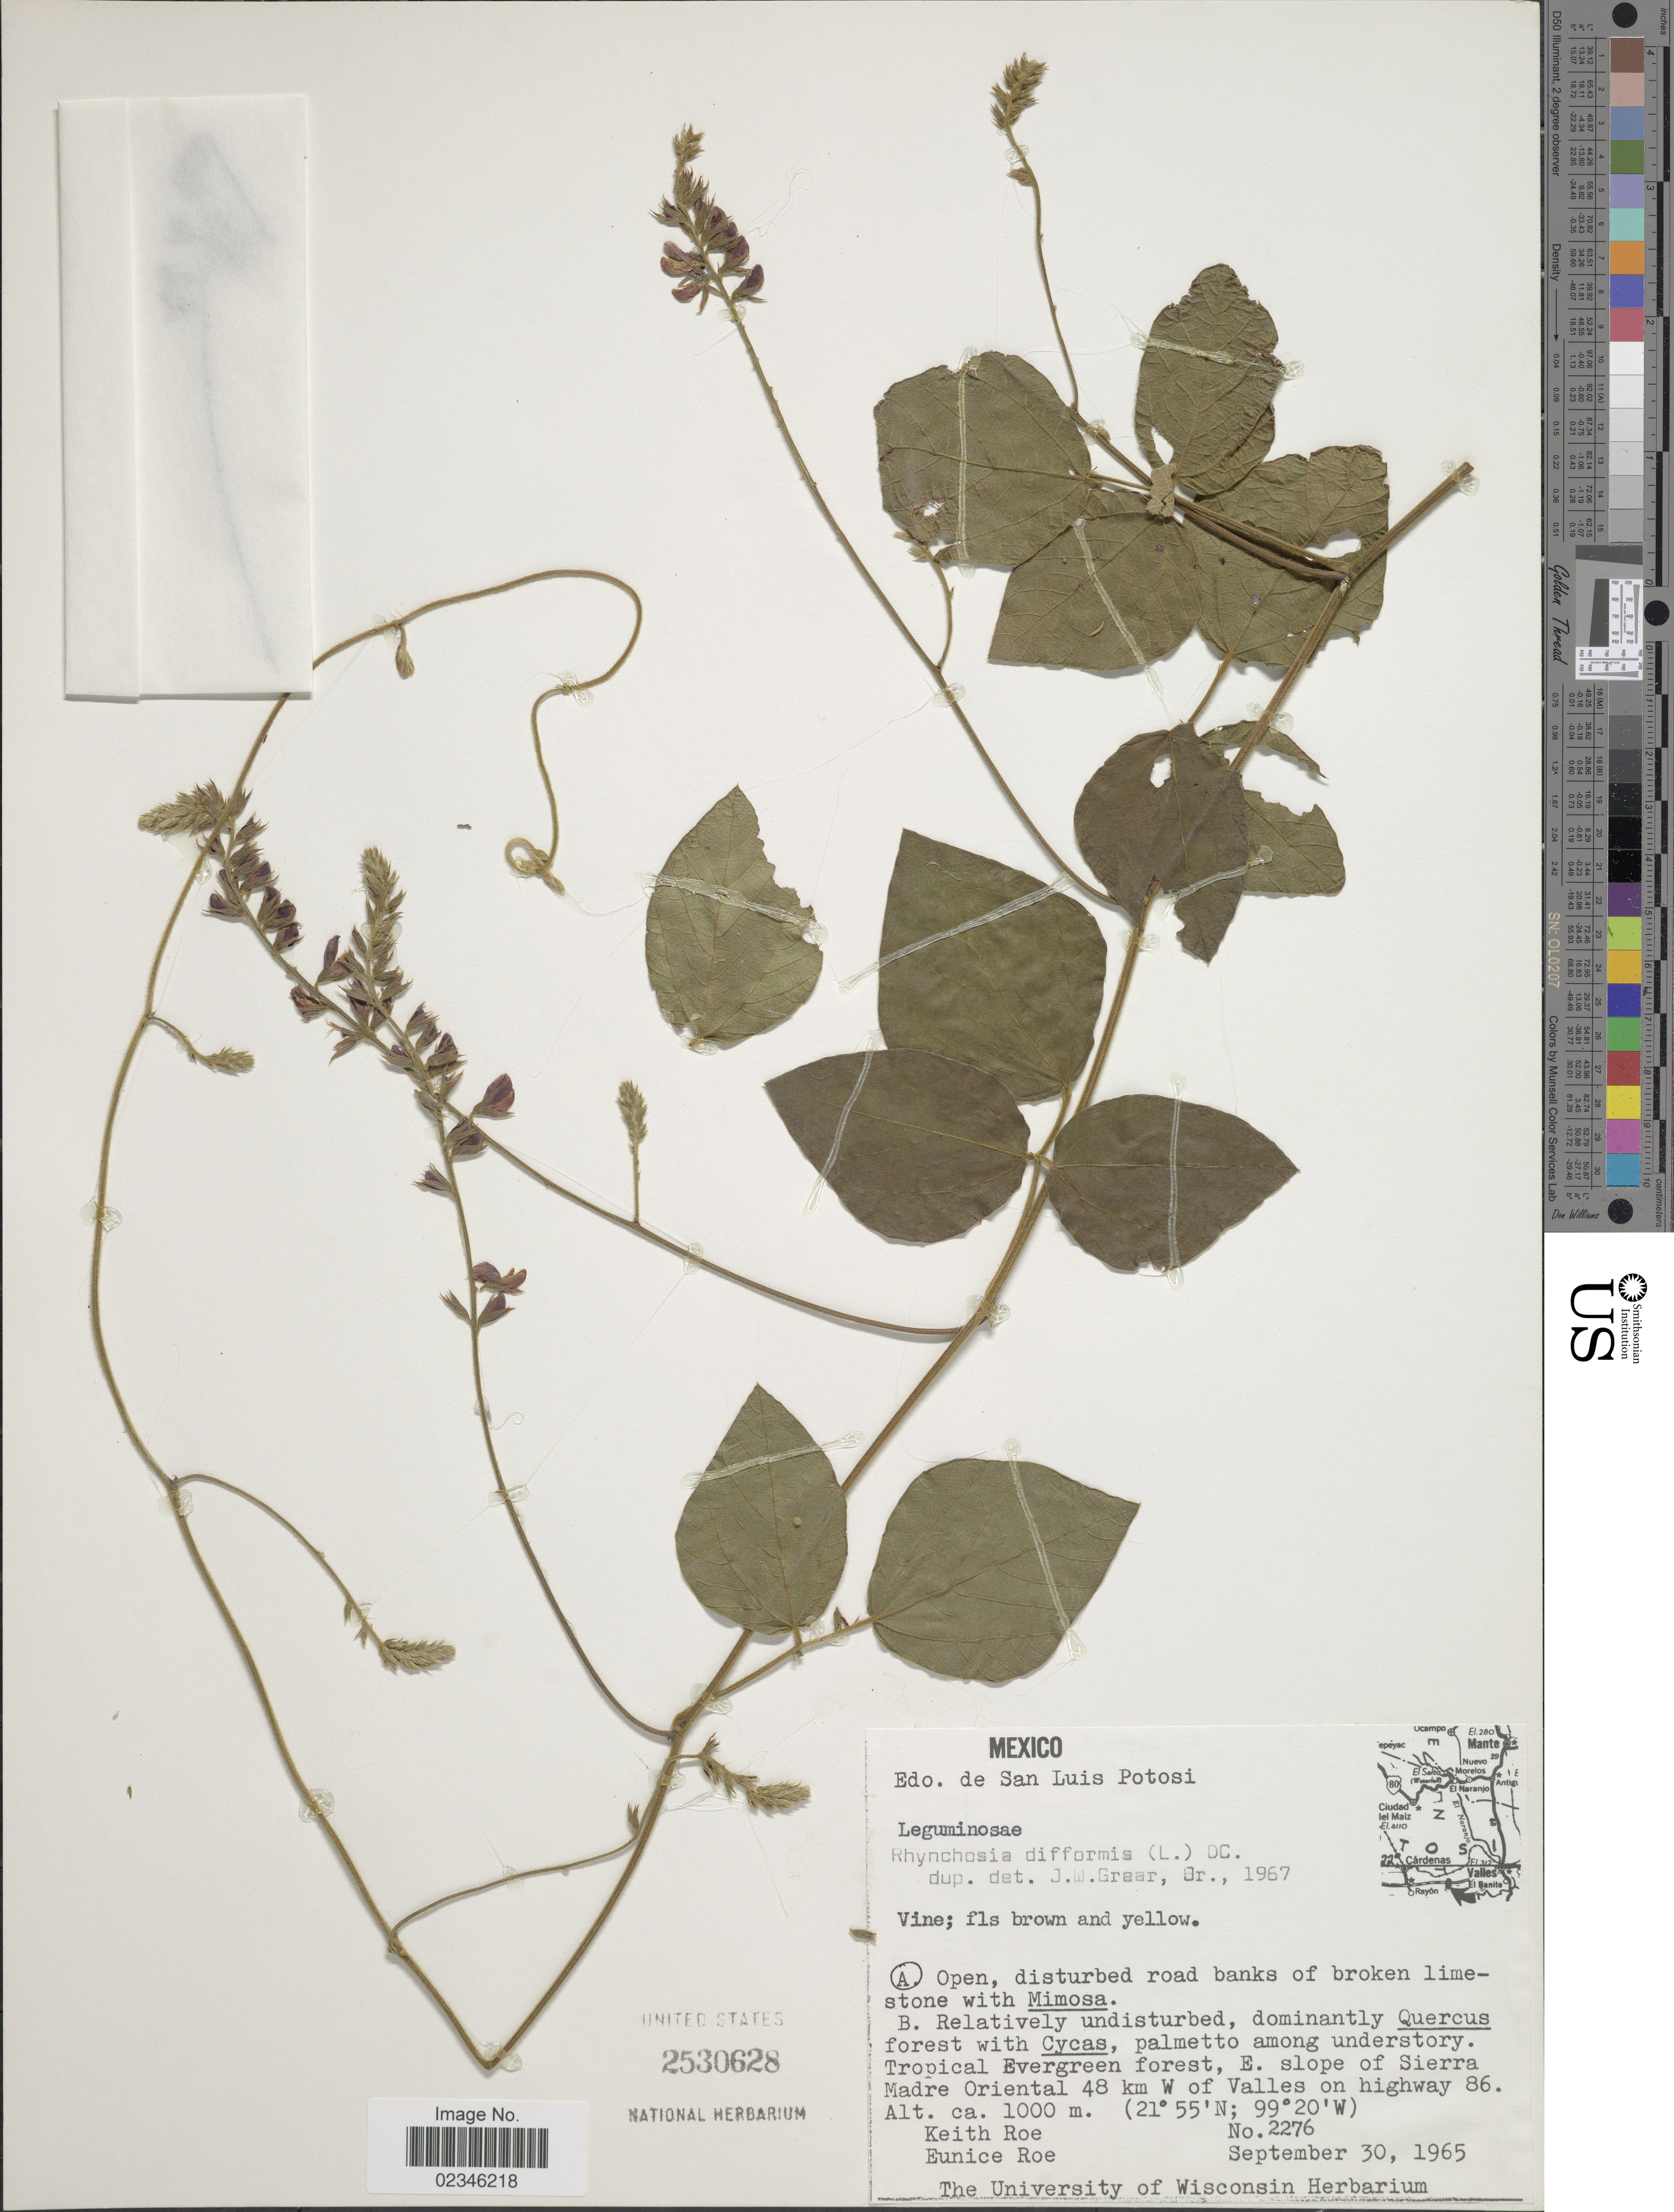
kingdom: Plantae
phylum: Tracheophyta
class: Magnoliopsida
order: Fabales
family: Fabaceae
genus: Rhynchosia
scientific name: Rhynchosia difformis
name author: (Elliott) DC.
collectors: K. E. Roe & E. Roe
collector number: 2276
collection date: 1965-09-30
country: Mexico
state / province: San Luis Potosí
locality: Tropical Evergreen Forest, E. slope of Sierra Madre Oriental 48 km W of Valles on highway 86.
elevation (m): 1000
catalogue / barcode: US 2530628